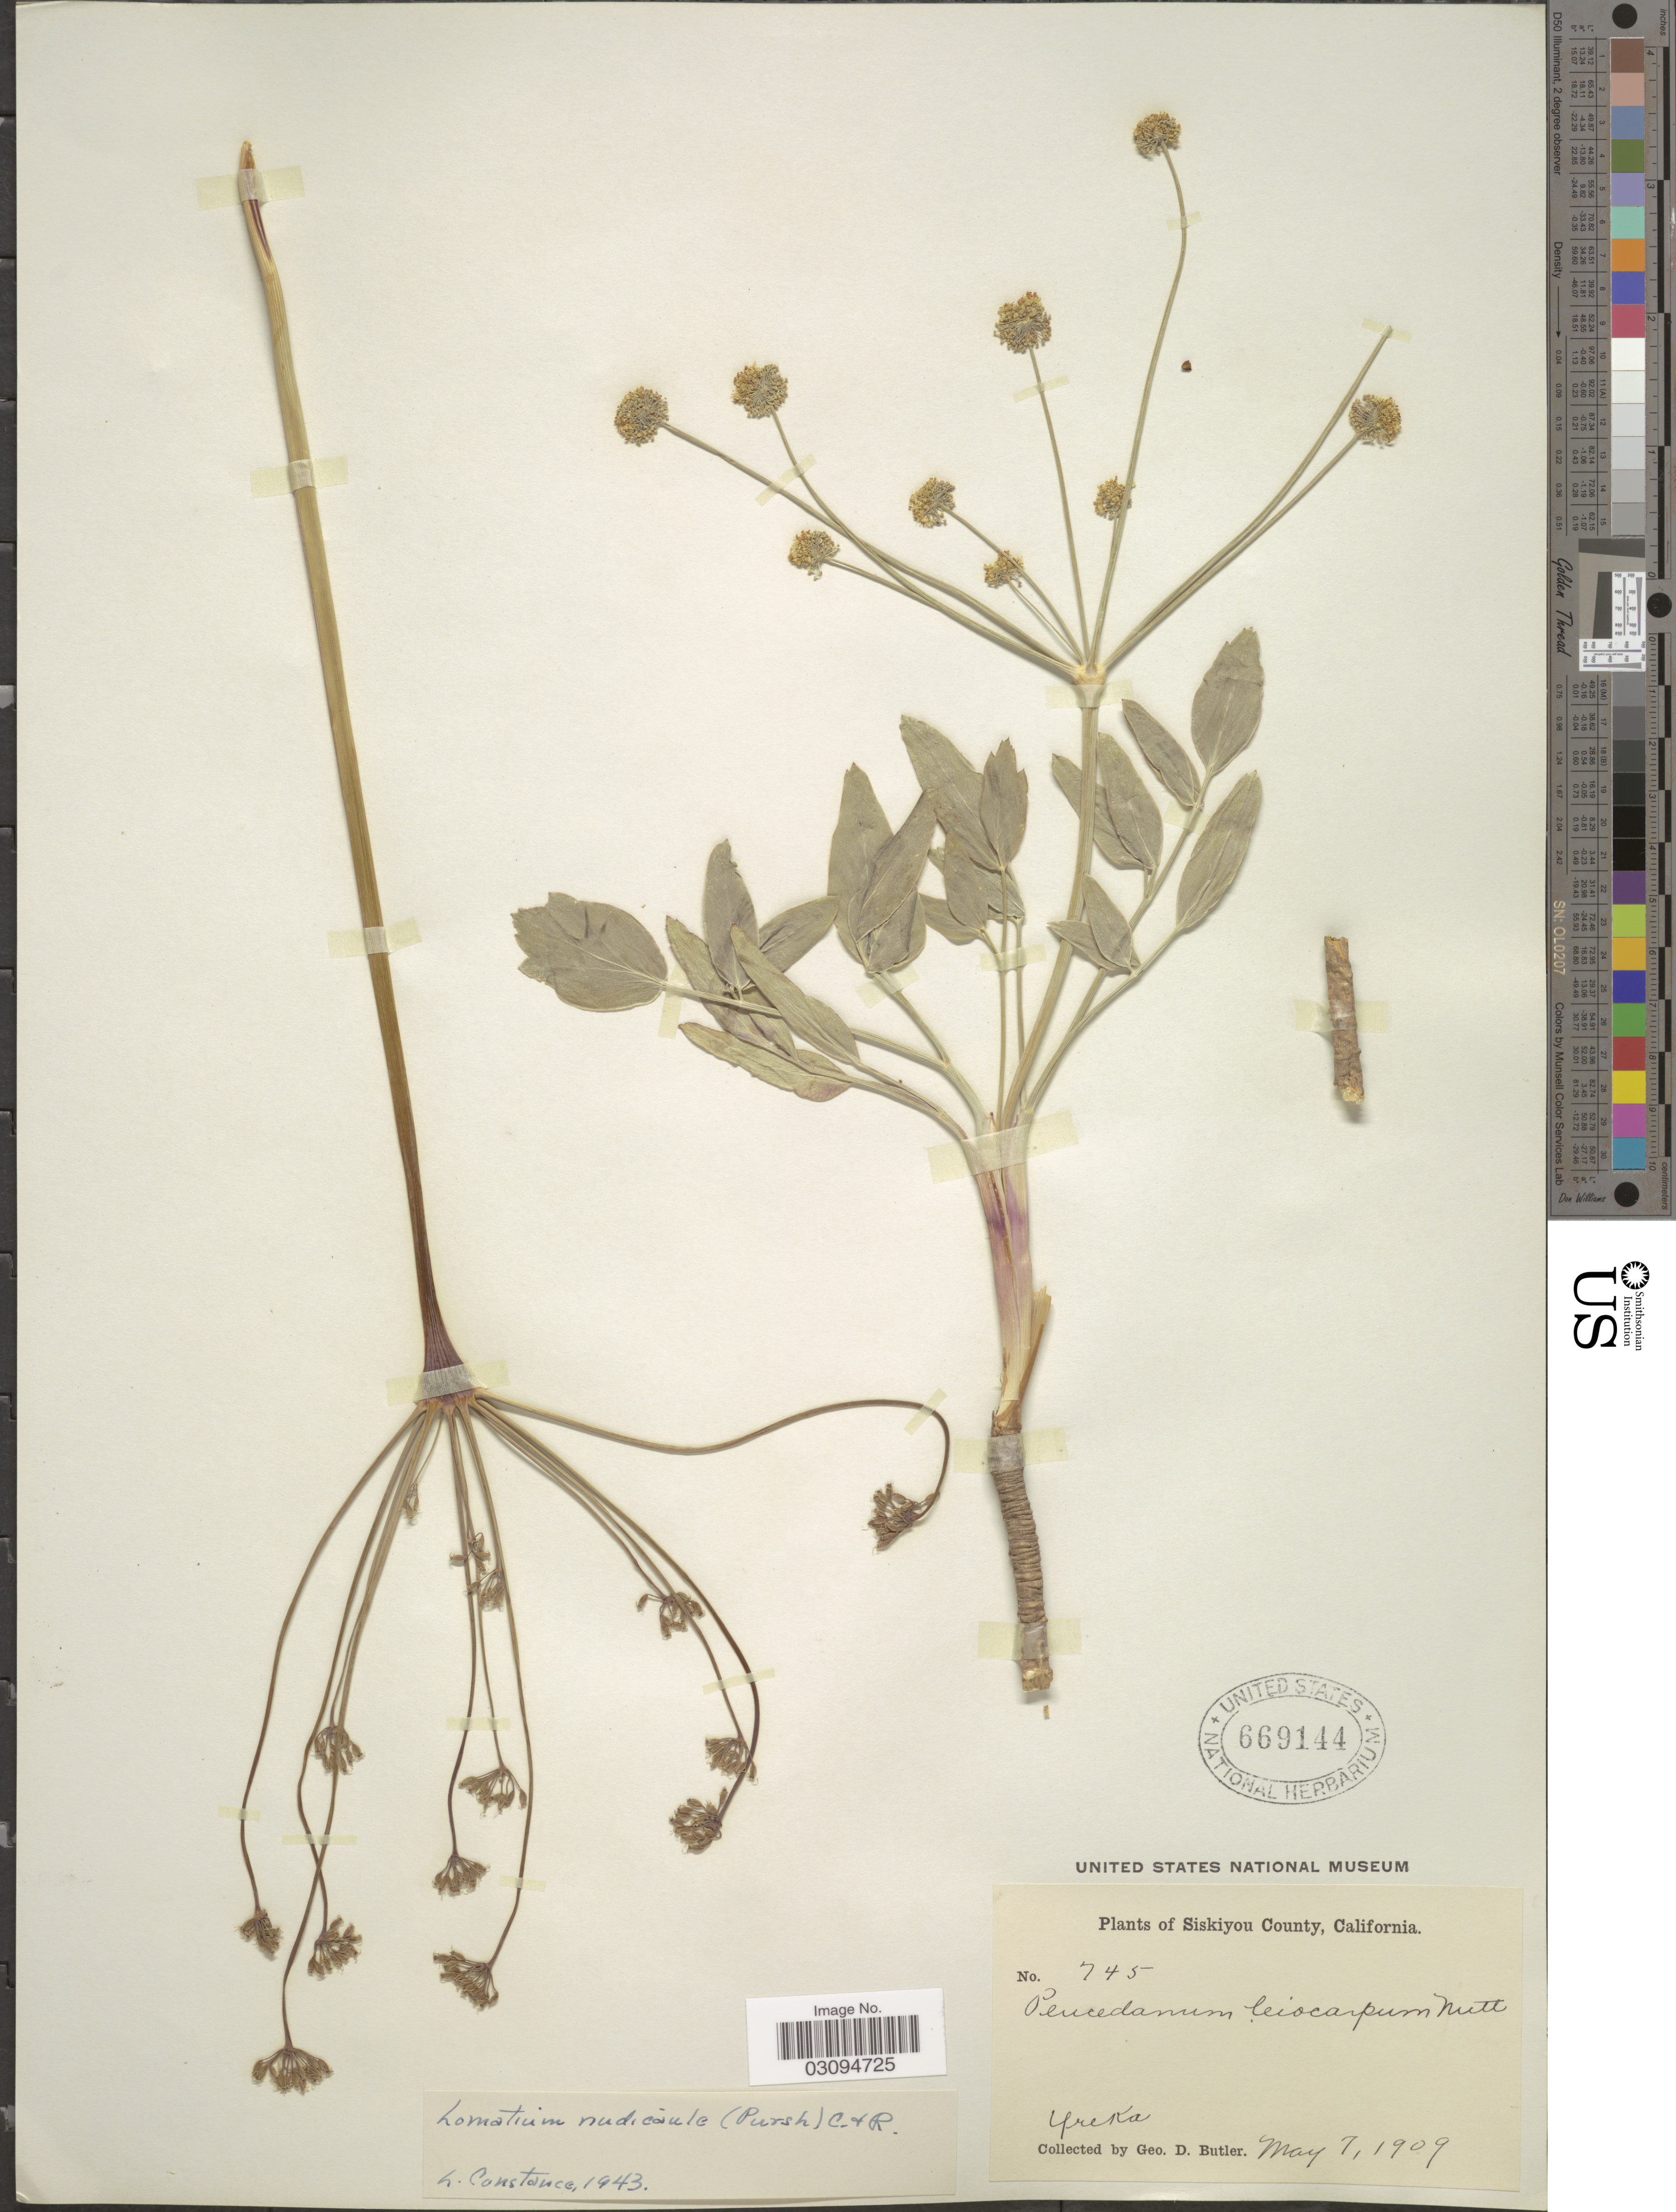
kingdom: Plantae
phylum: Tracheophyta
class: Magnoliopsida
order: Apiales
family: Apiaceae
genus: Lomatium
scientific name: Lomatium nudicaule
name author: (Pursh) J.M. Coult. & Rose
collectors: G. D. Butler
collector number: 745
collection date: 1909-05-07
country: United States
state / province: California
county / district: Siskiyou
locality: Siskiyou County. Yreka.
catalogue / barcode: US 669144